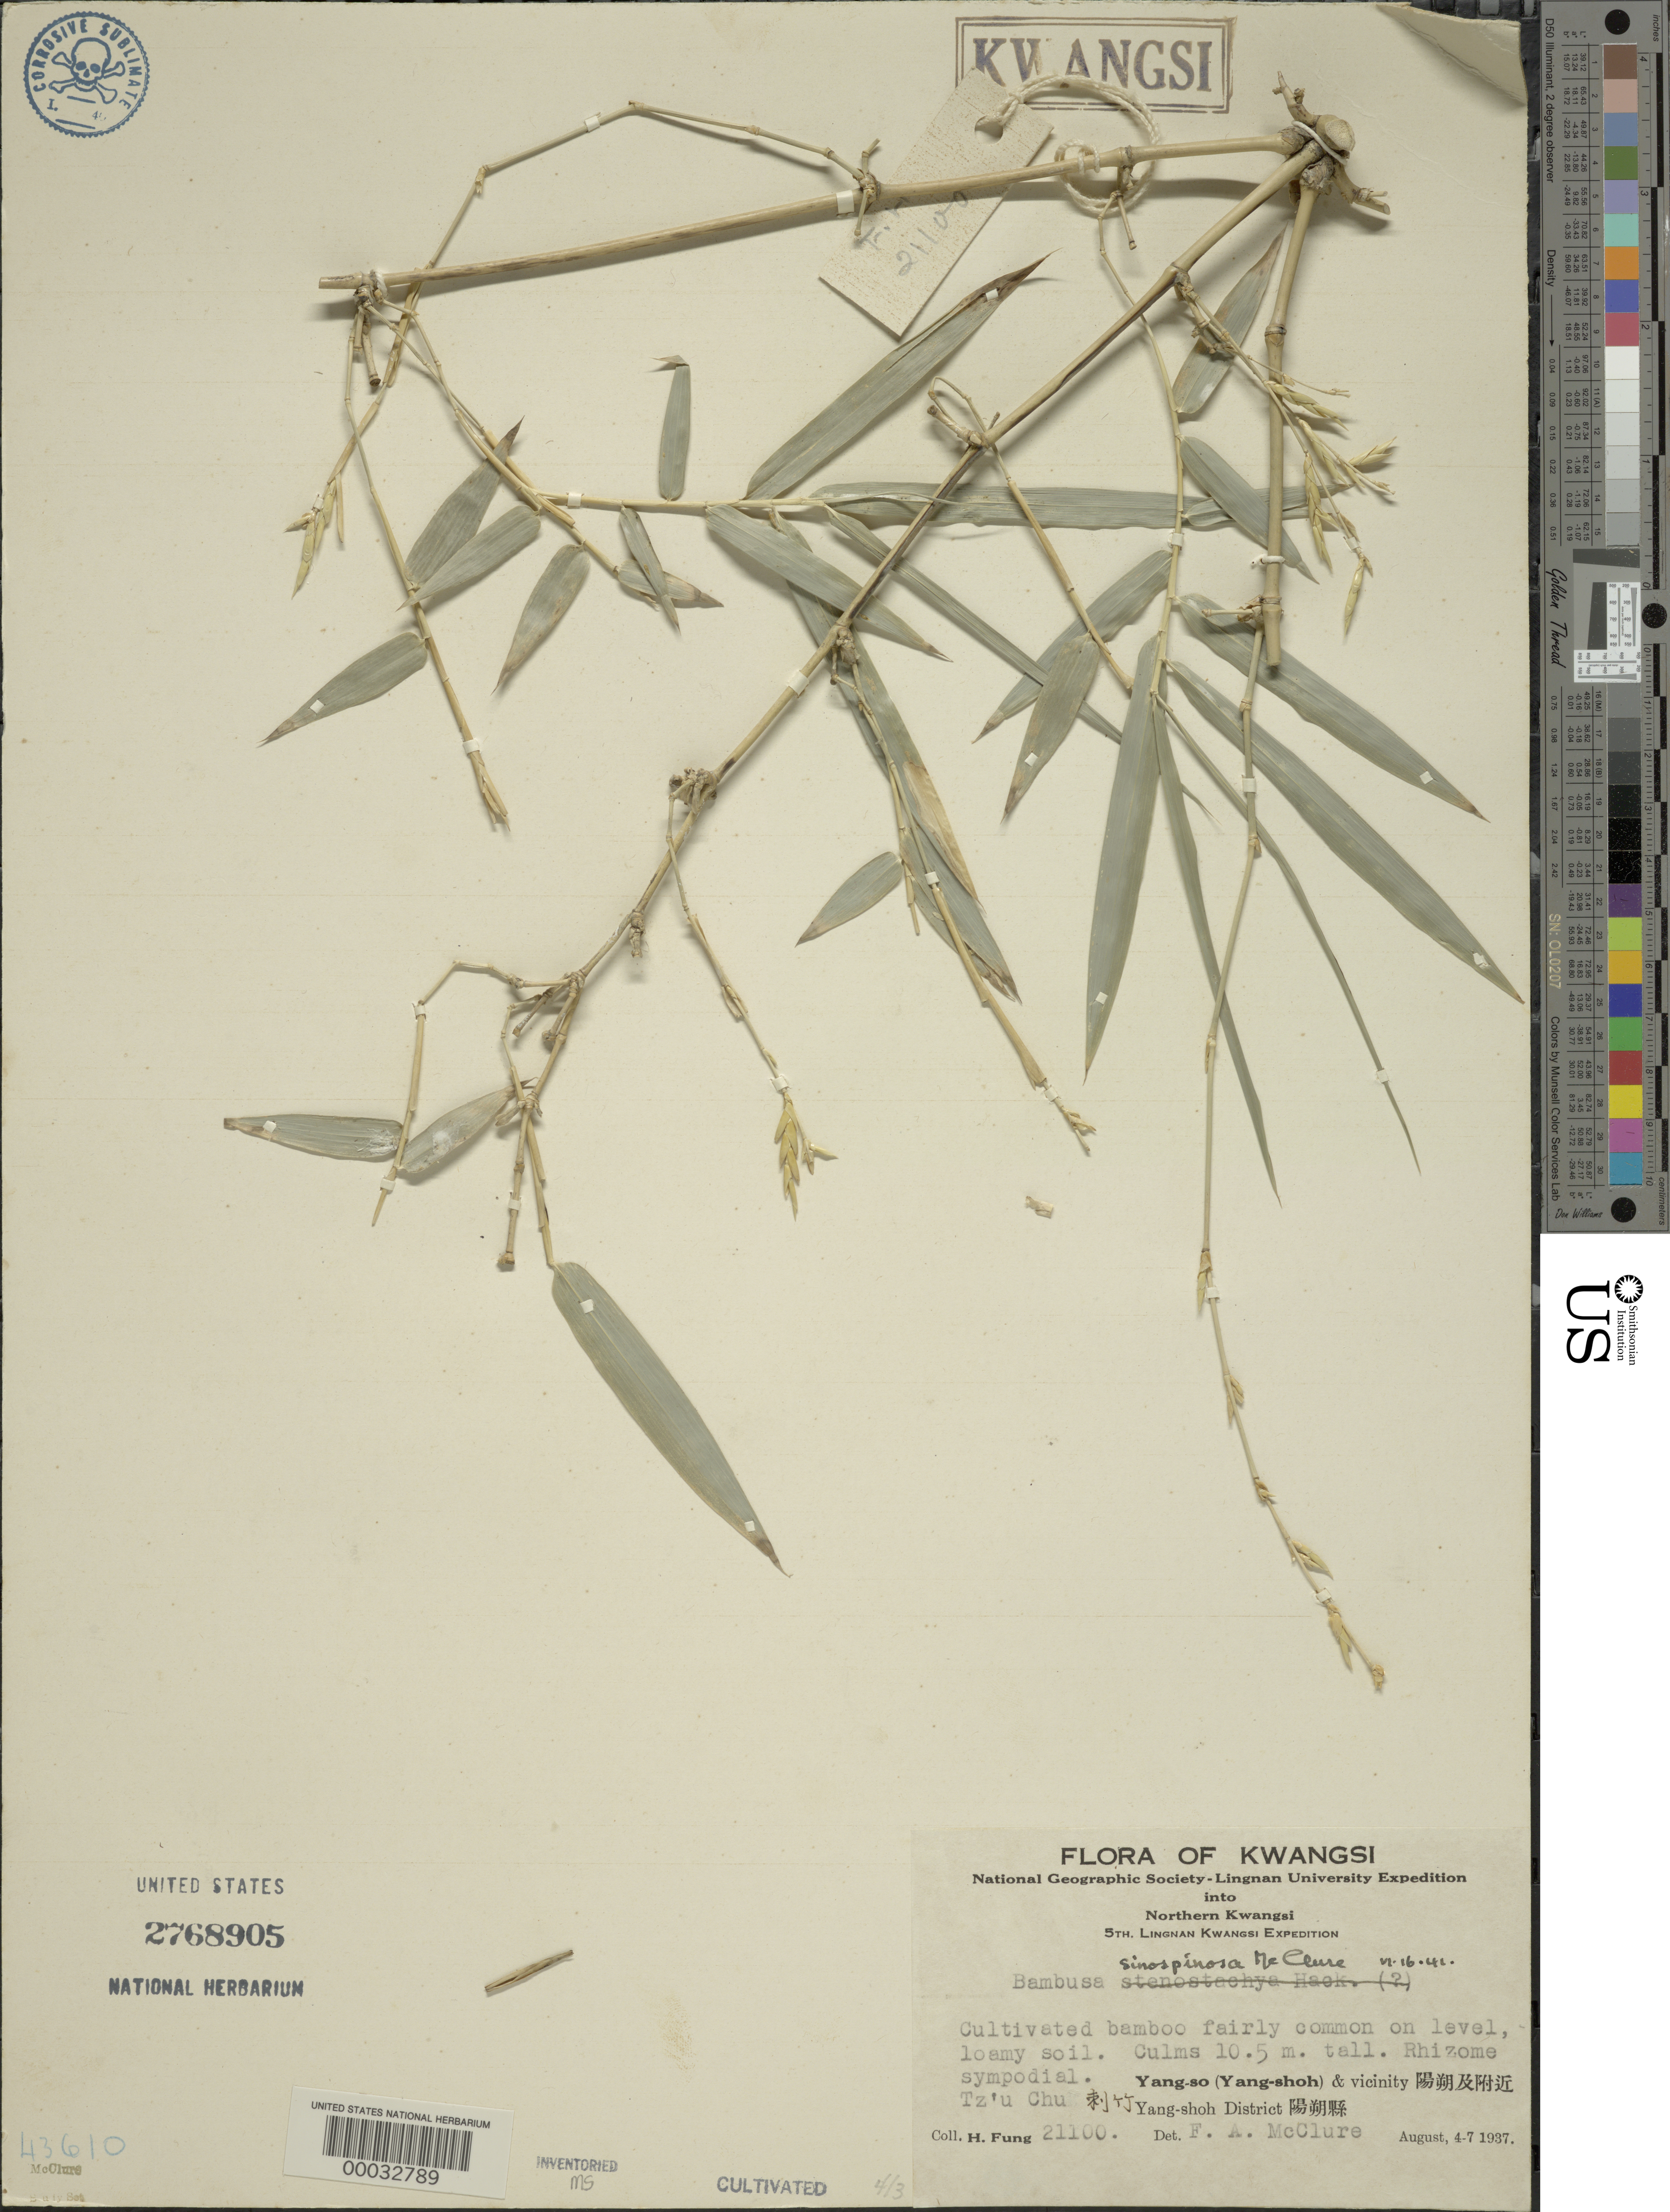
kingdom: Plantae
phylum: Tracheophyta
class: Liliopsida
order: Poales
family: Poaceae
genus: Bambusa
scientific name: Bambusa sinospinosa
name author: McClure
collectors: H. L. Fung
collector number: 21100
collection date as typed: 04 Aug 1937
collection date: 1937-08-04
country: China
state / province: Jiangxi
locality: Yang-so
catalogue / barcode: US 2768905